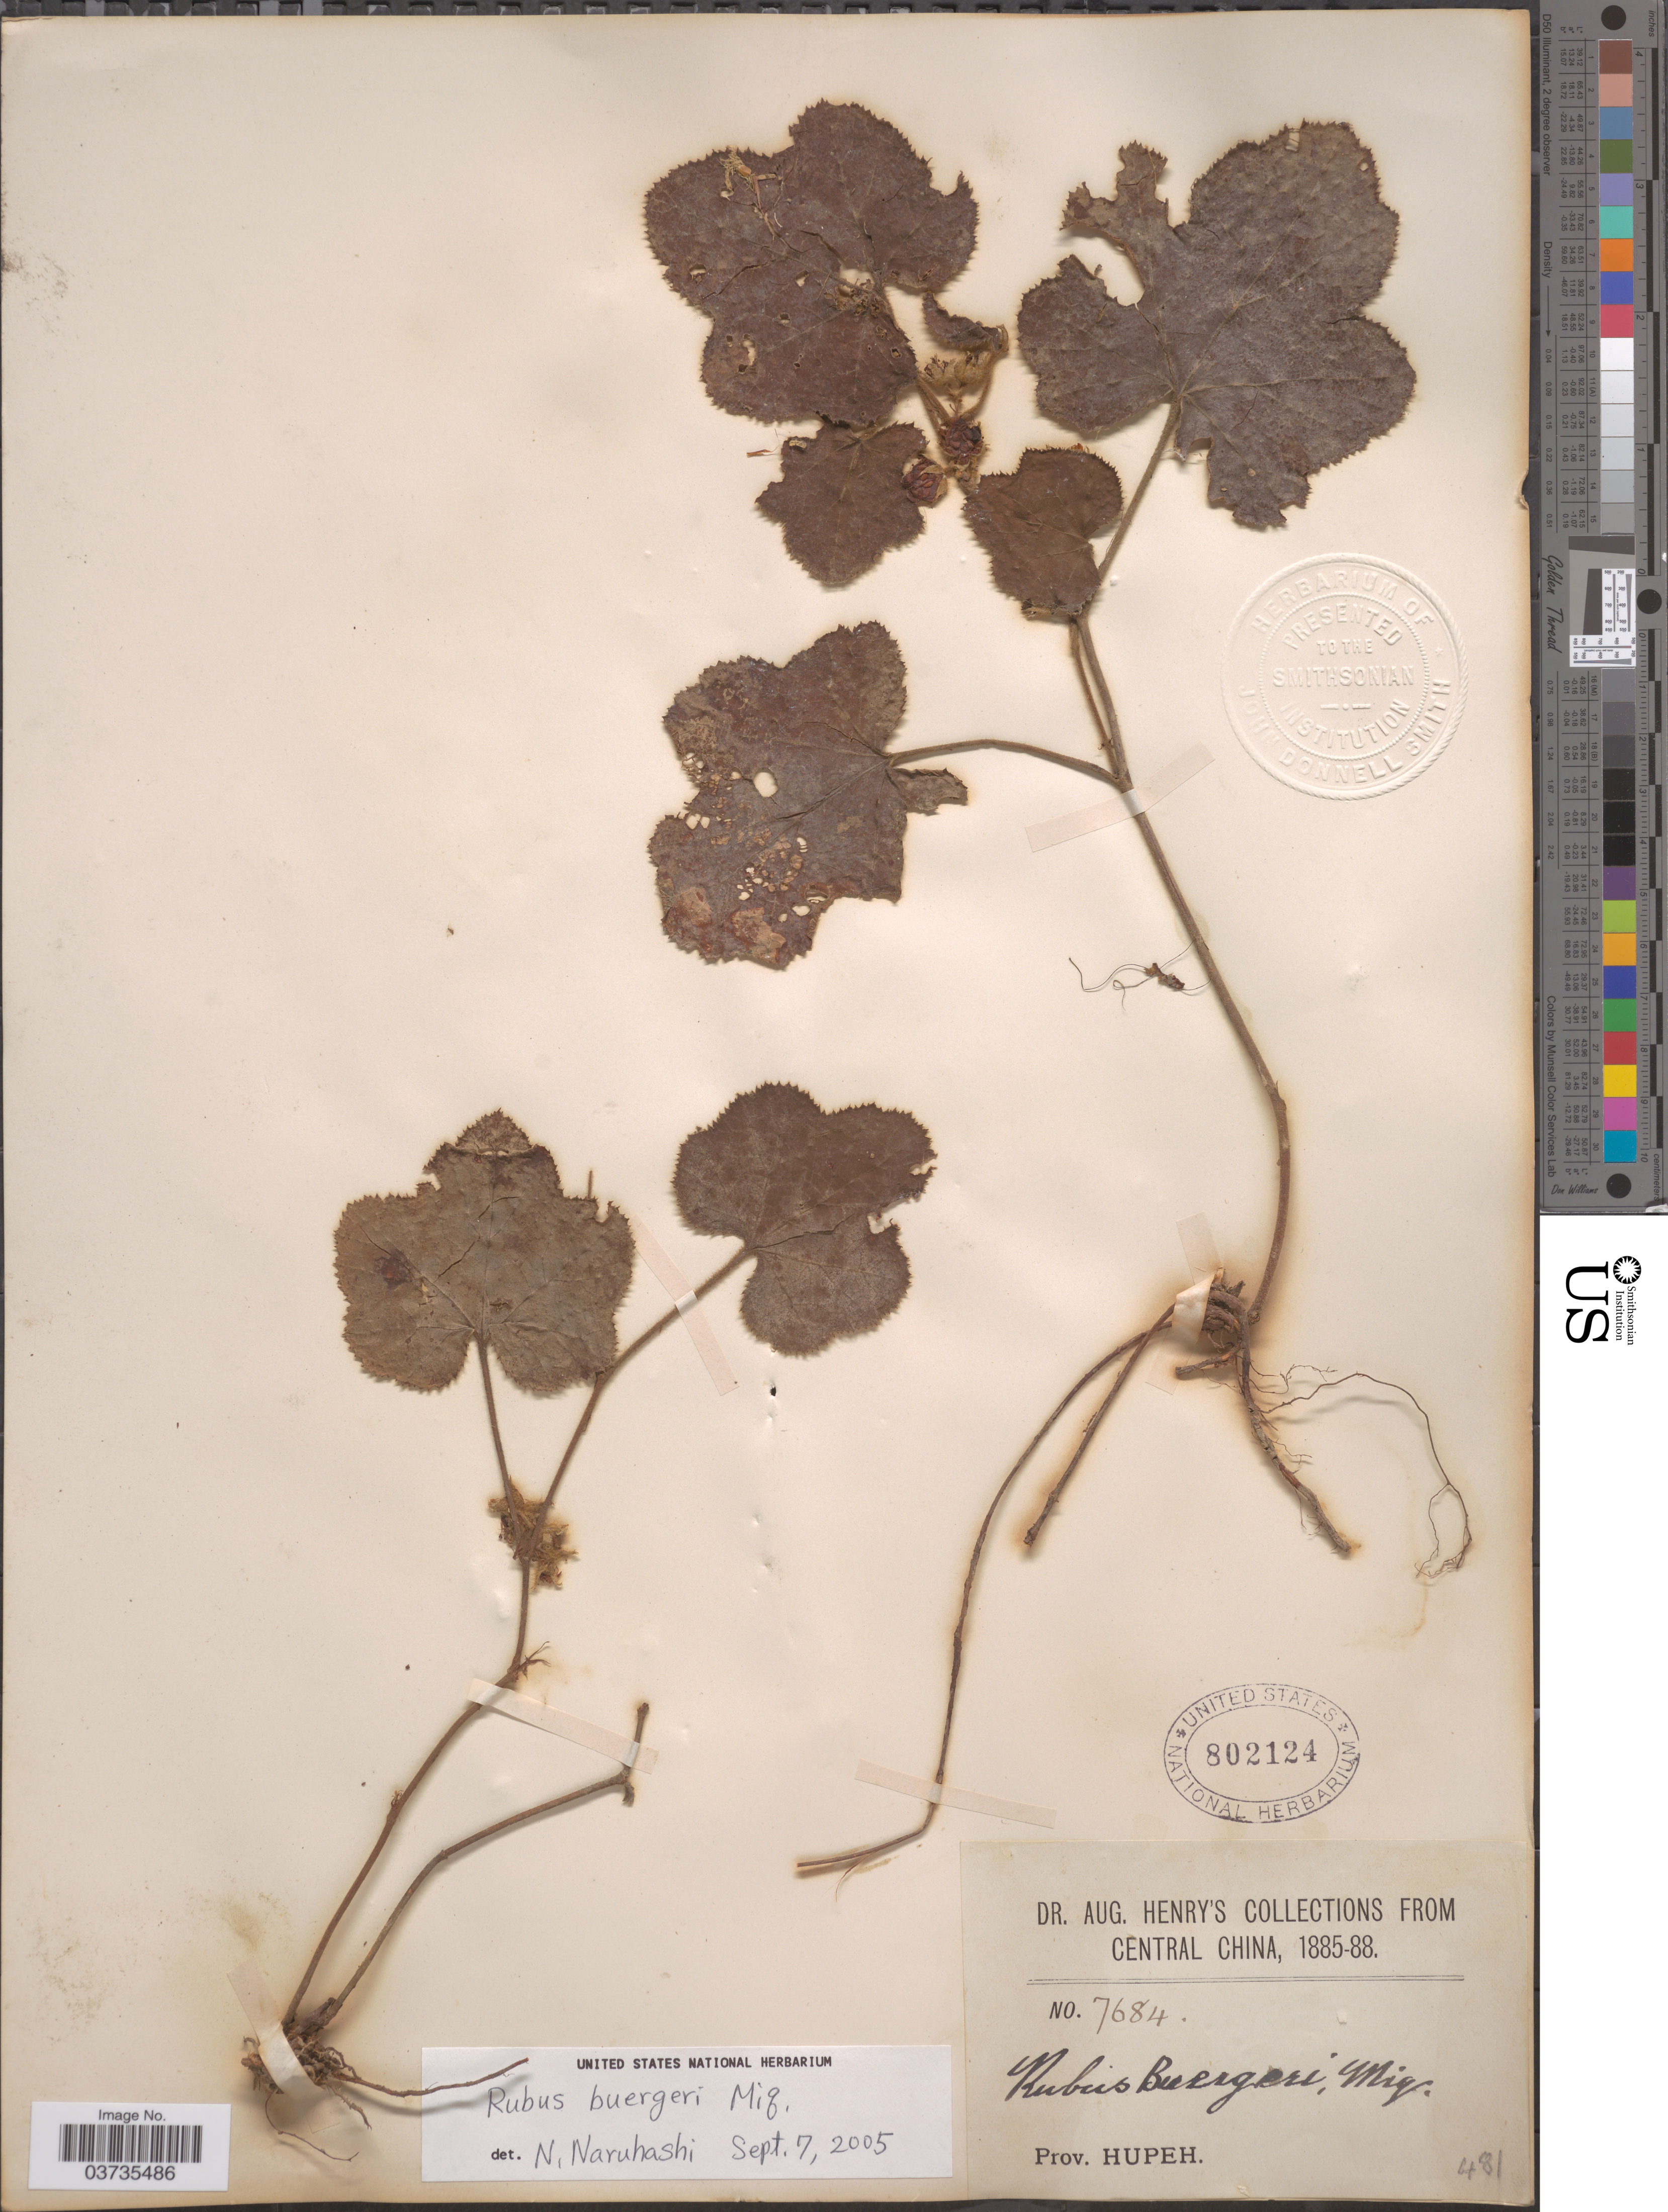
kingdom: Plantae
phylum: Tracheophyta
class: Magnoliopsida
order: Rosales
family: Rosaceae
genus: Rubus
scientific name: Rubus buergeri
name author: Miq.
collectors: A. Henry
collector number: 7684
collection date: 1885/1888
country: China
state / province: Hubei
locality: Central China, Prov. Hupeh.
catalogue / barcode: US 802124